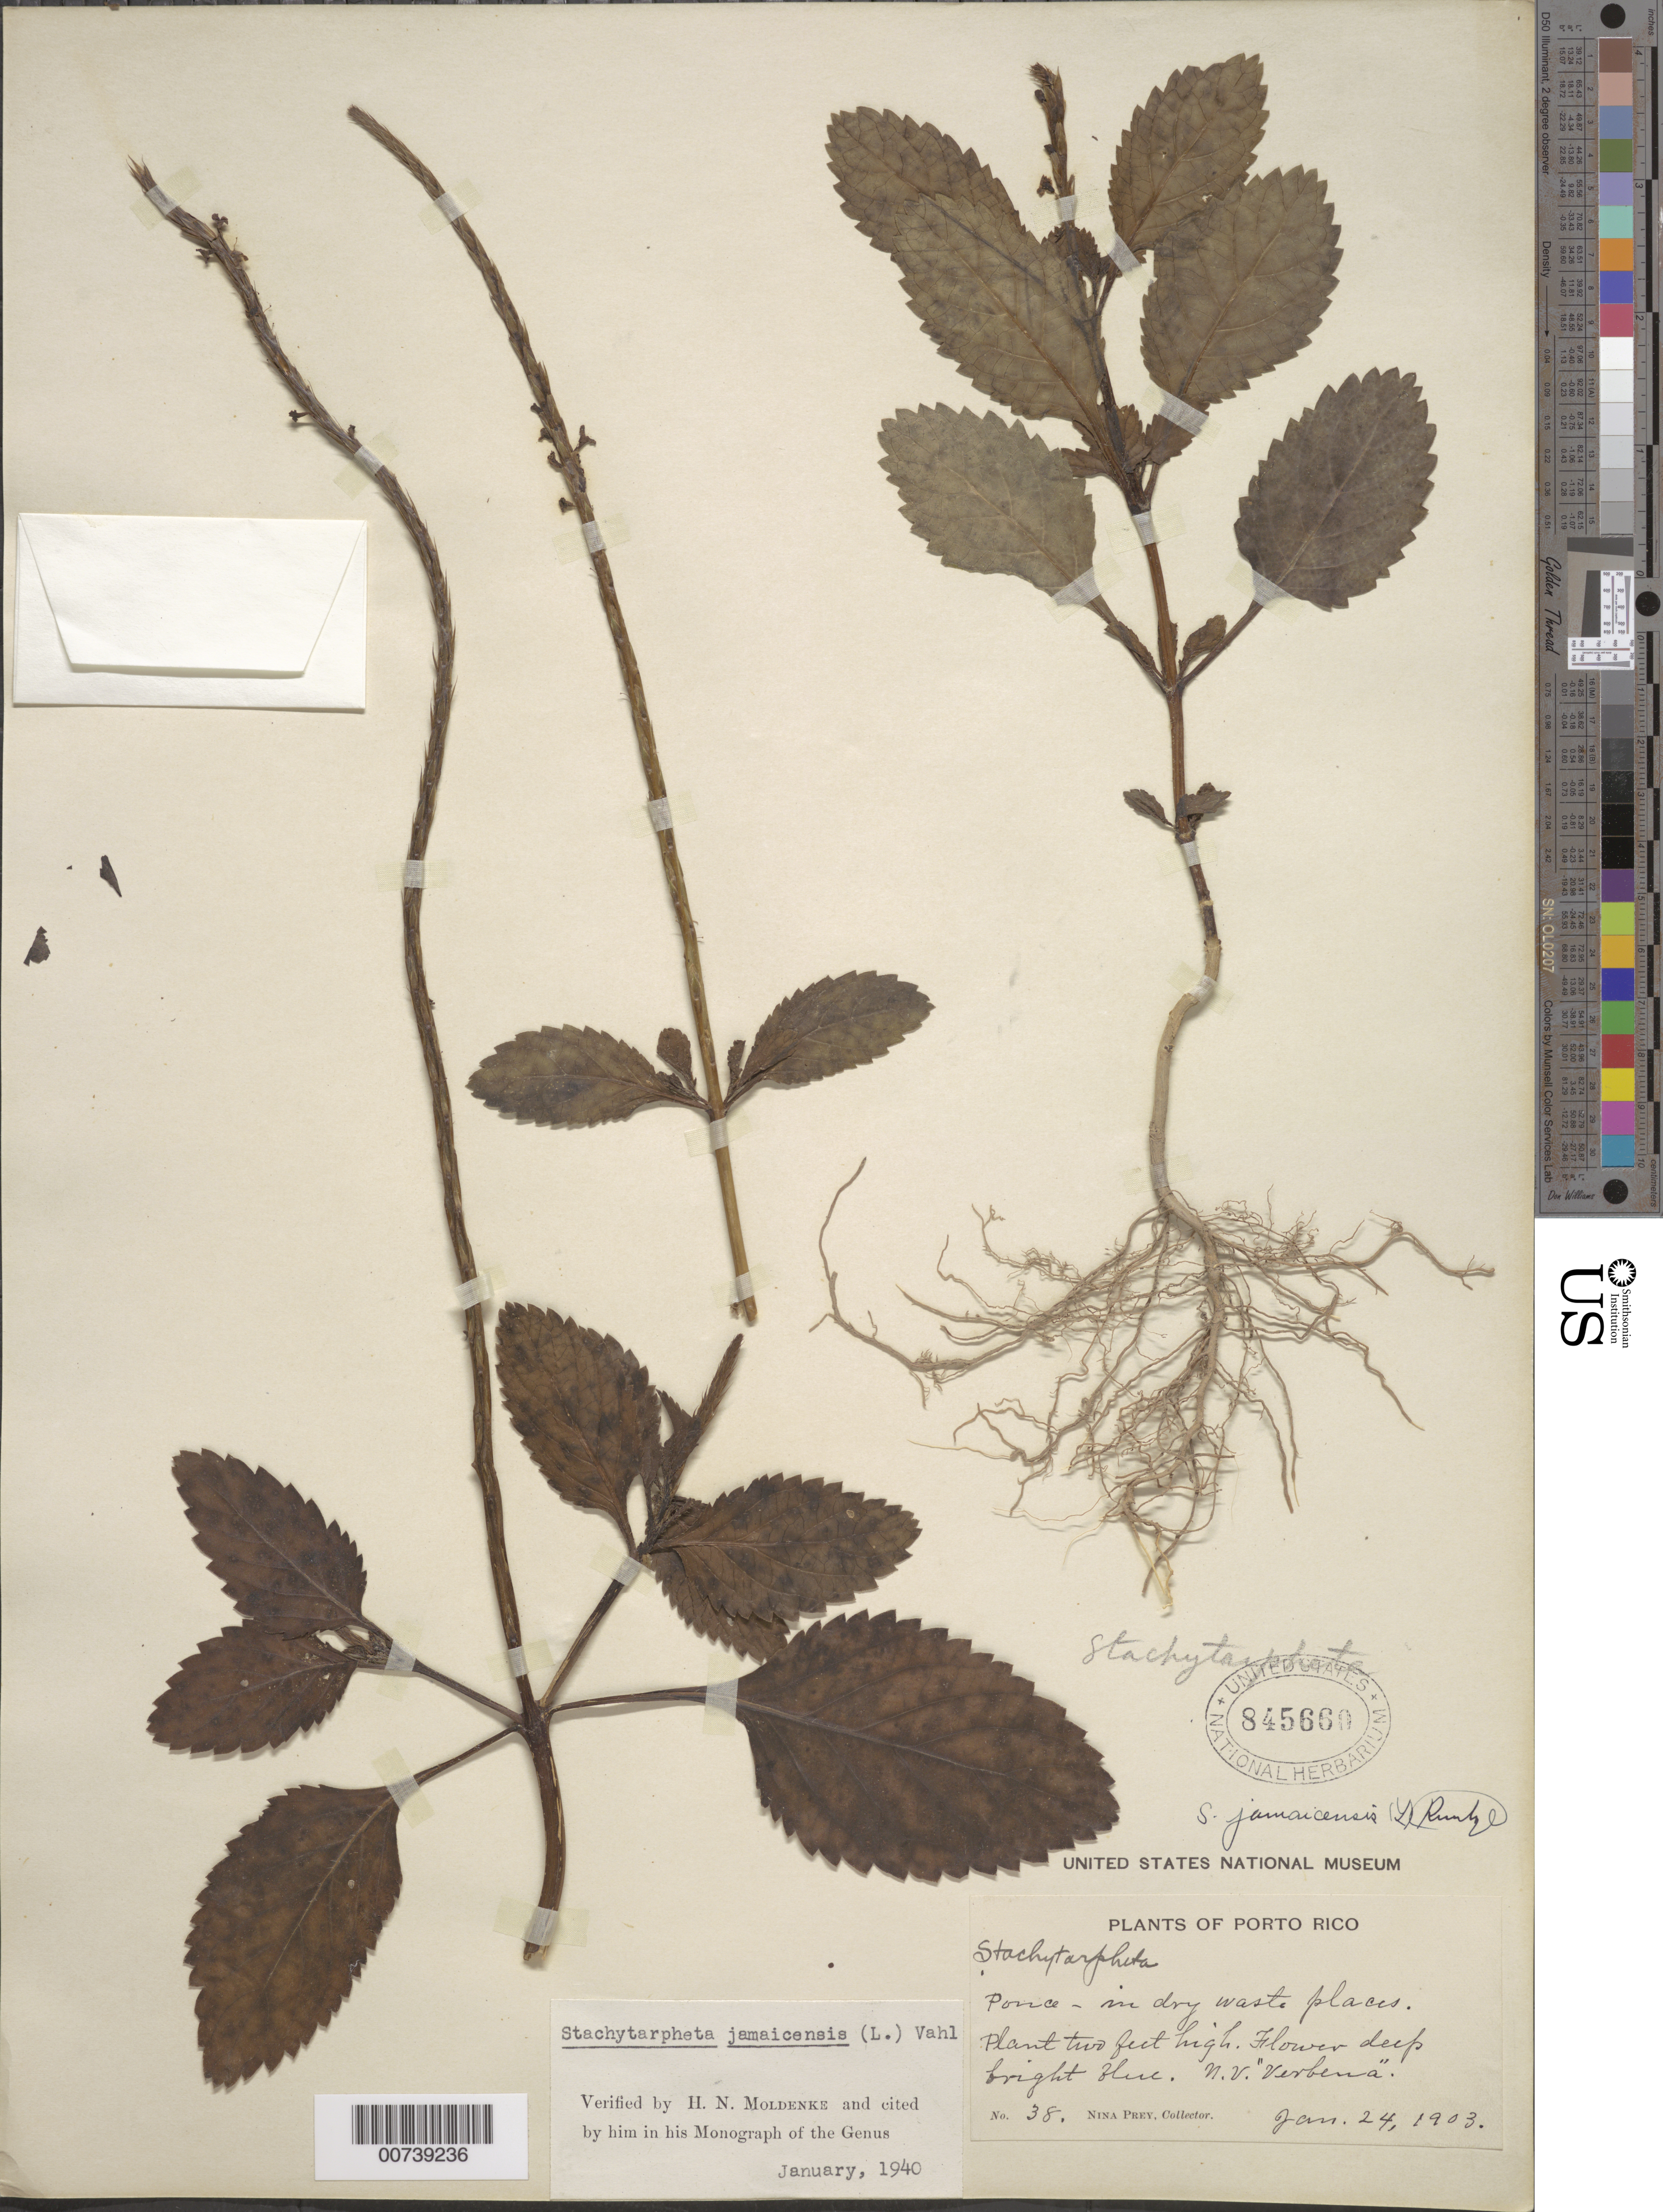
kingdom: Plantae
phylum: Tracheophyta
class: Magnoliopsida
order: Lamiales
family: Verbenaceae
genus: Stachytarpheta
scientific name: Stachytarpheta jamaicensis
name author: (L.) Vahl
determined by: Moldenke, H. N.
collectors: N. Prey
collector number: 38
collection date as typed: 24 Jan 1903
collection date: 1903-01-24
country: Puerto Rico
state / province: Ponce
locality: Ponce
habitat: Dry waste places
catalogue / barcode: US 845660